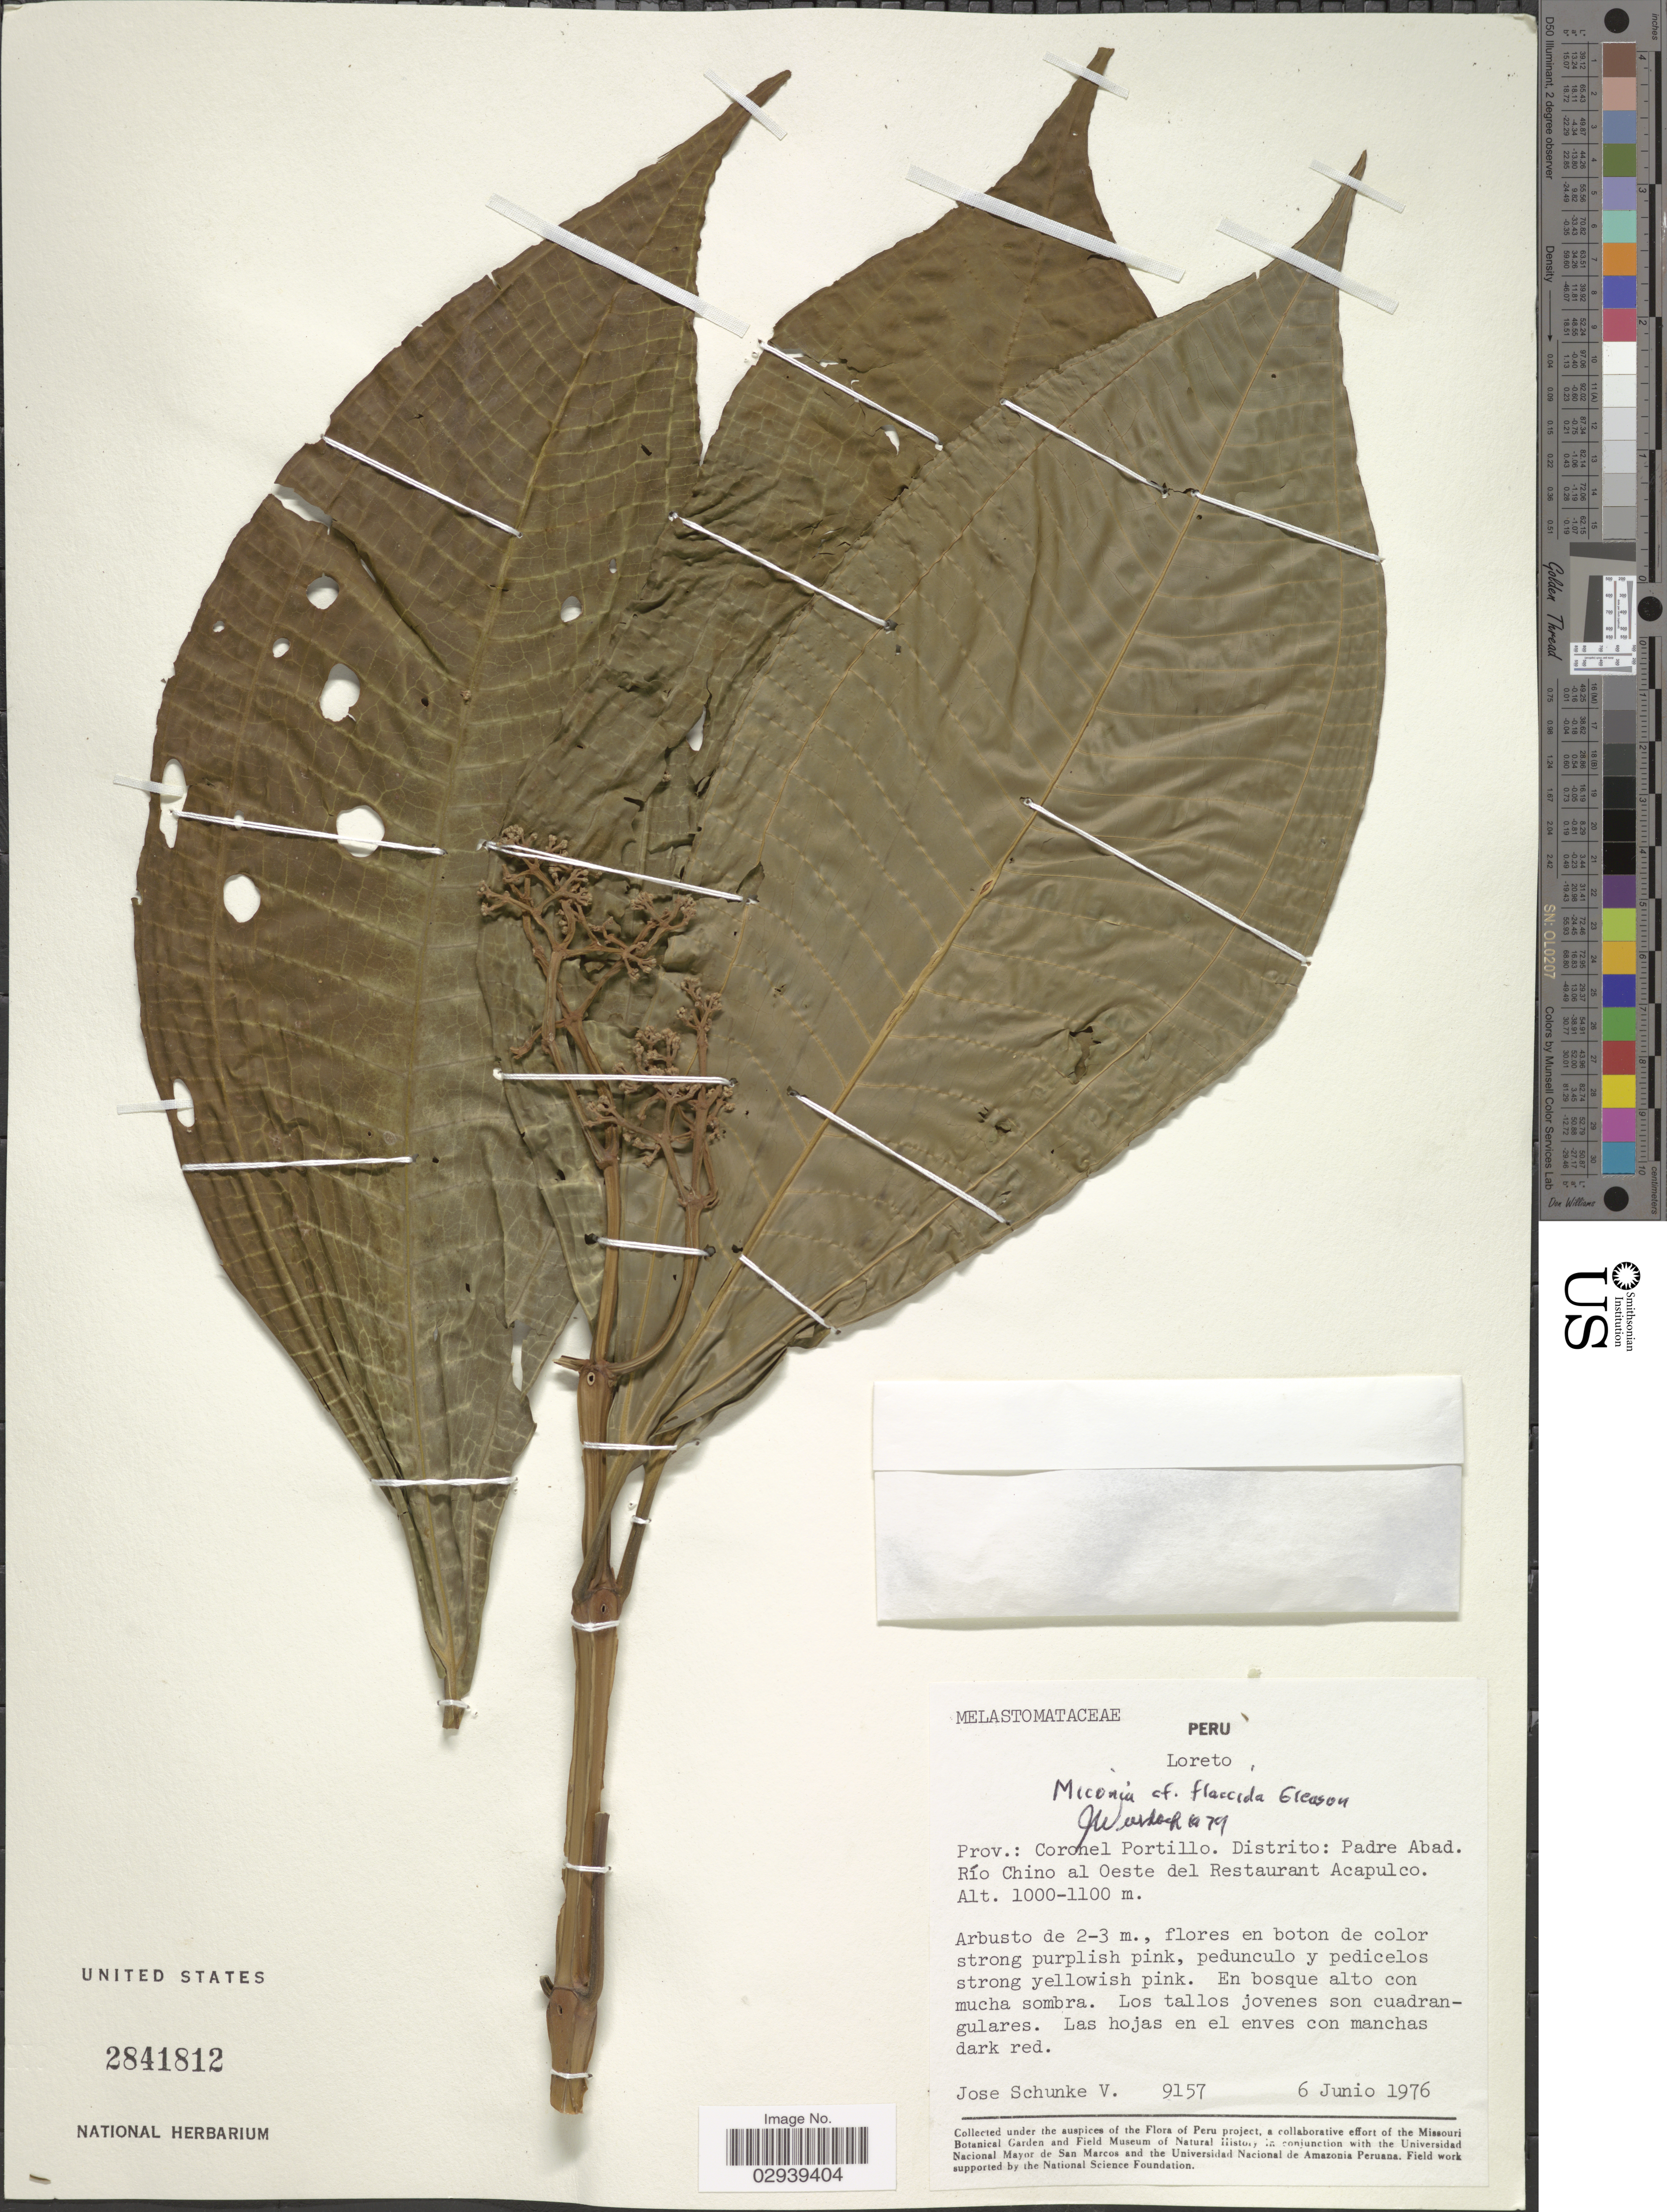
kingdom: Plantae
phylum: Tracheophyta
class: Magnoliopsida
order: Myrtales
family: Melastomataceae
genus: Miconia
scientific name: Miconia flaccida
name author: Gleason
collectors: J. Schunke Vigo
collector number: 9157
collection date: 1976-06-06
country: Peru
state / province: Loreto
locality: Prov.: Coronel Portillo. Distrito: Padre Abad. Río Chino al Oeste del Restaurant Acapulco.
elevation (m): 1000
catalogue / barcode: US 2841812